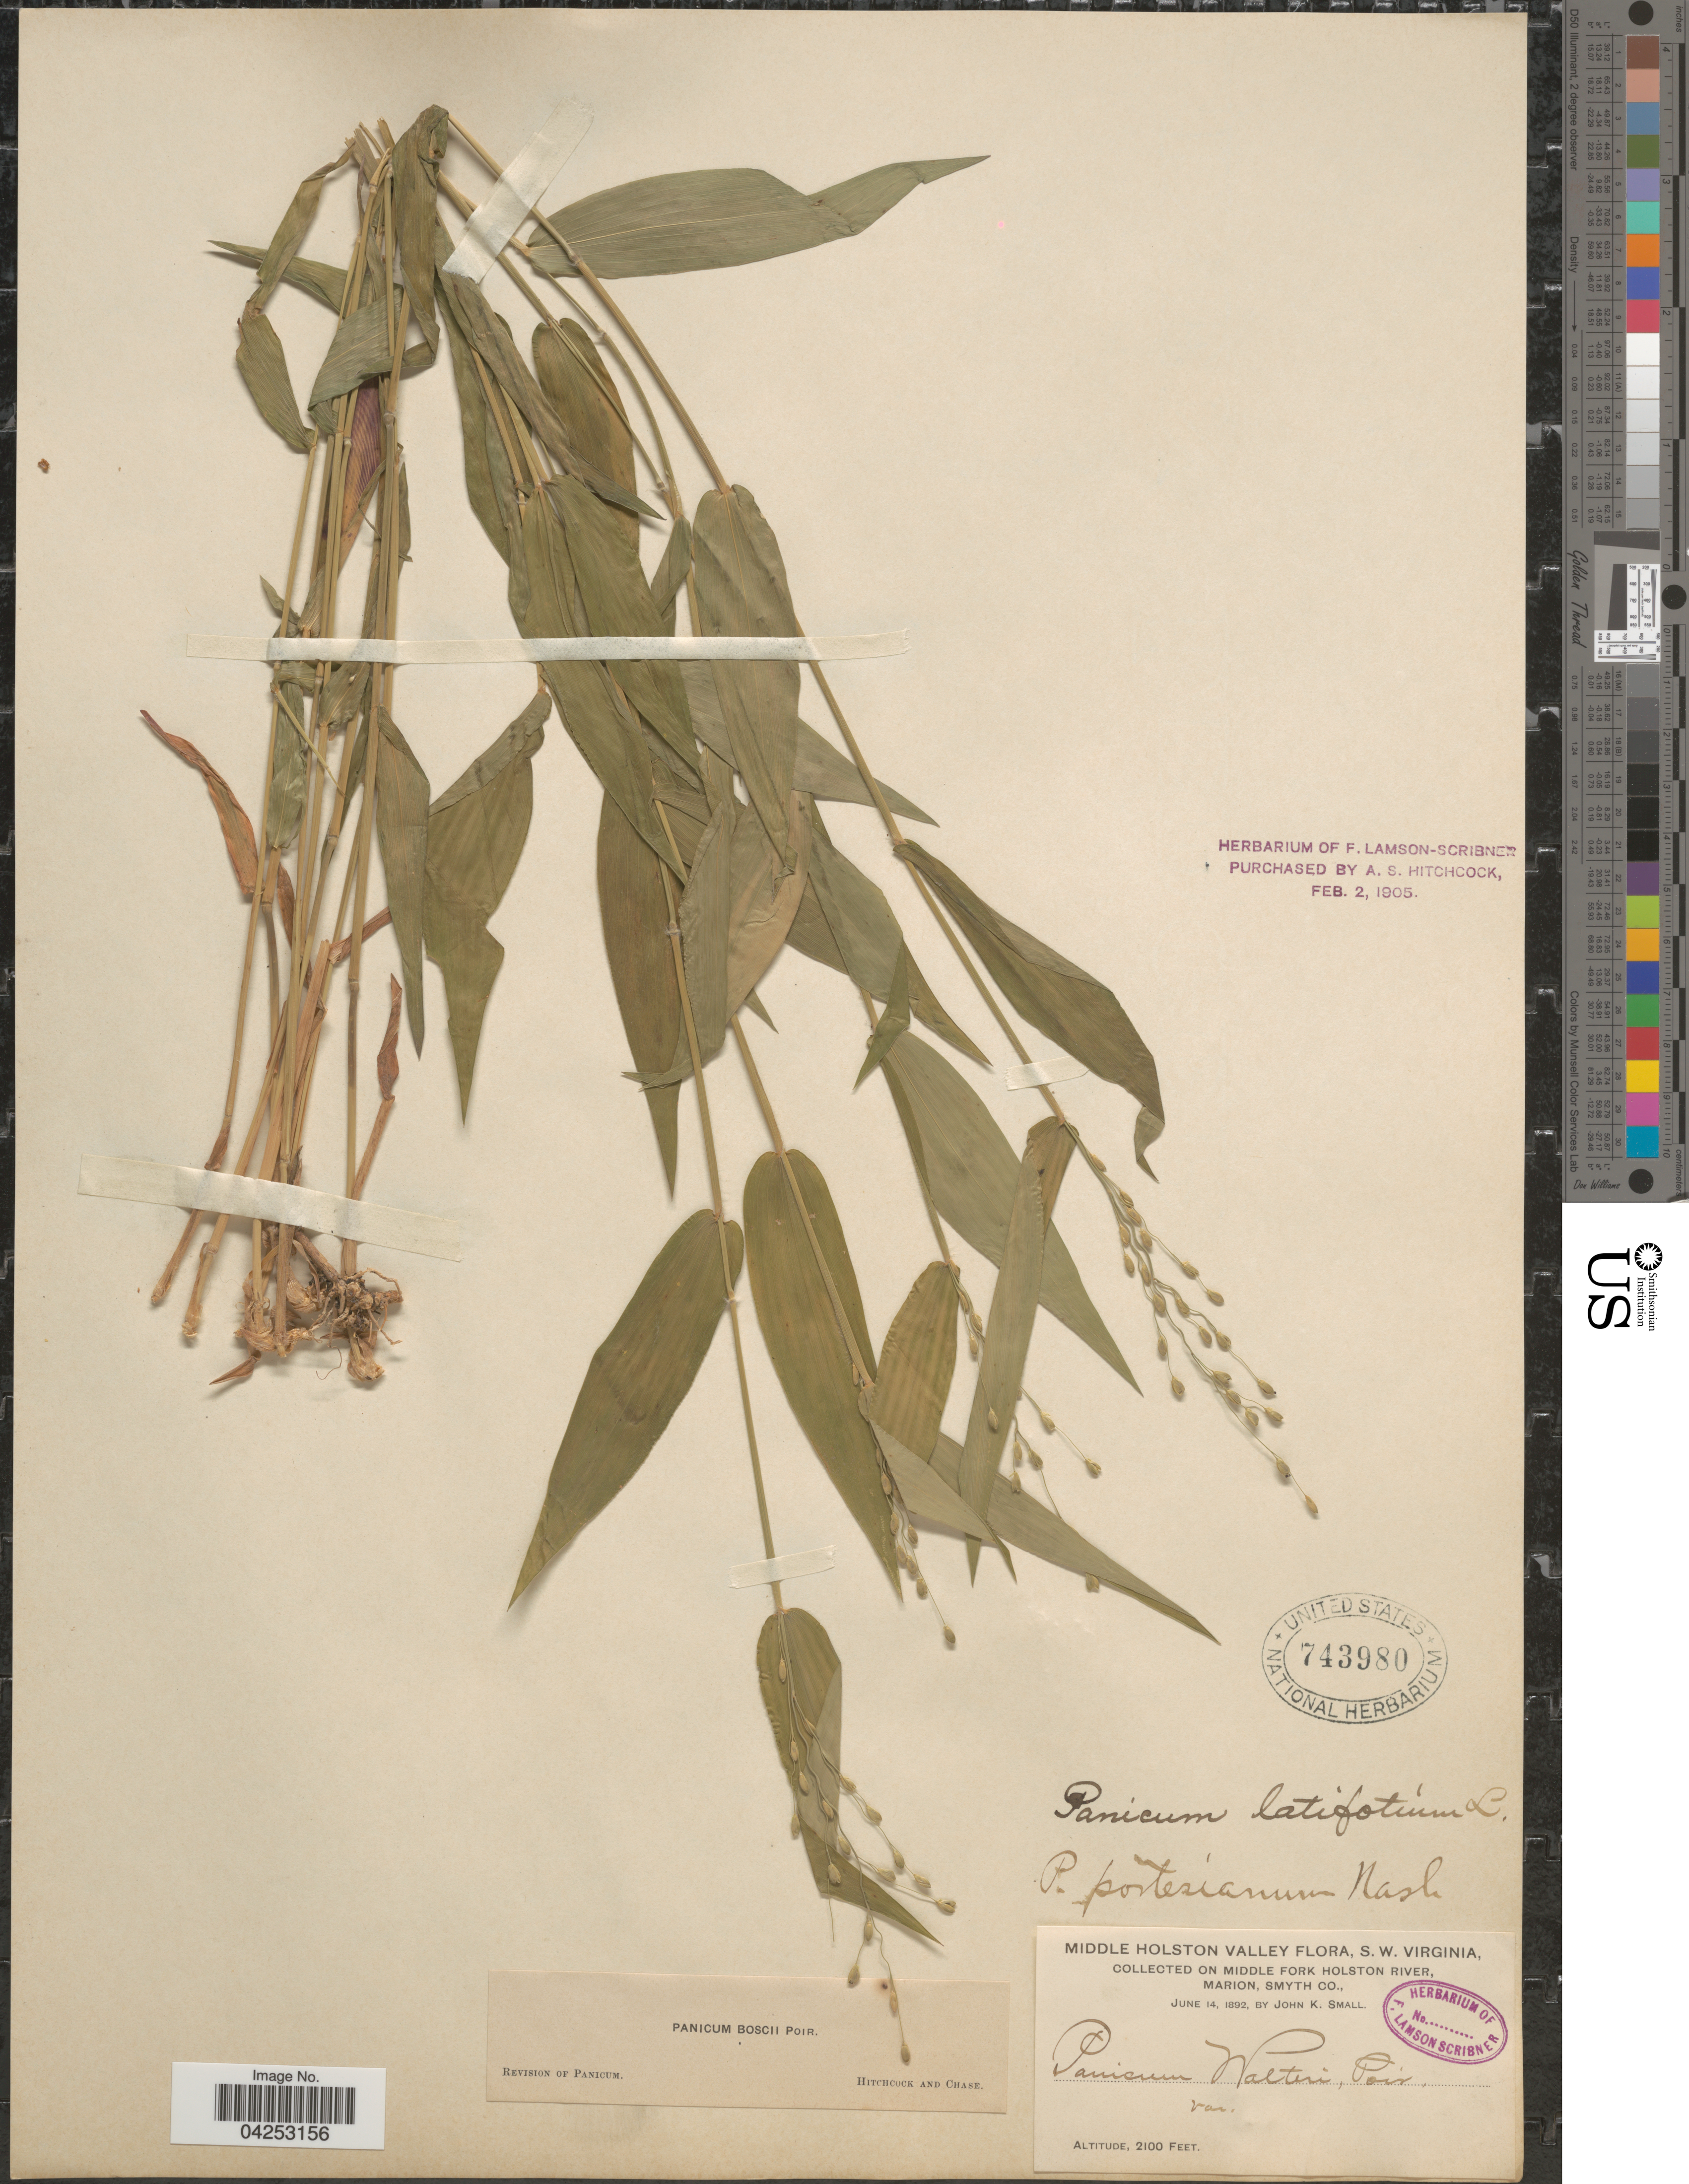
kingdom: Plantae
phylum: Tracheophyta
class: Liliopsida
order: Poales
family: Poaceae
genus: Dichanthelium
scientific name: Dichanthelium boscii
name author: (Poir.) Gould & C.A. Clark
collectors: J. K. Small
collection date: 1892-06-14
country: United States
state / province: Virginia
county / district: Smyth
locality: Middle Holston Valley, S.W. Virginia. On Middle Fork Holston River, Marion, Smyth Co.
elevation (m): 640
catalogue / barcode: US 743980